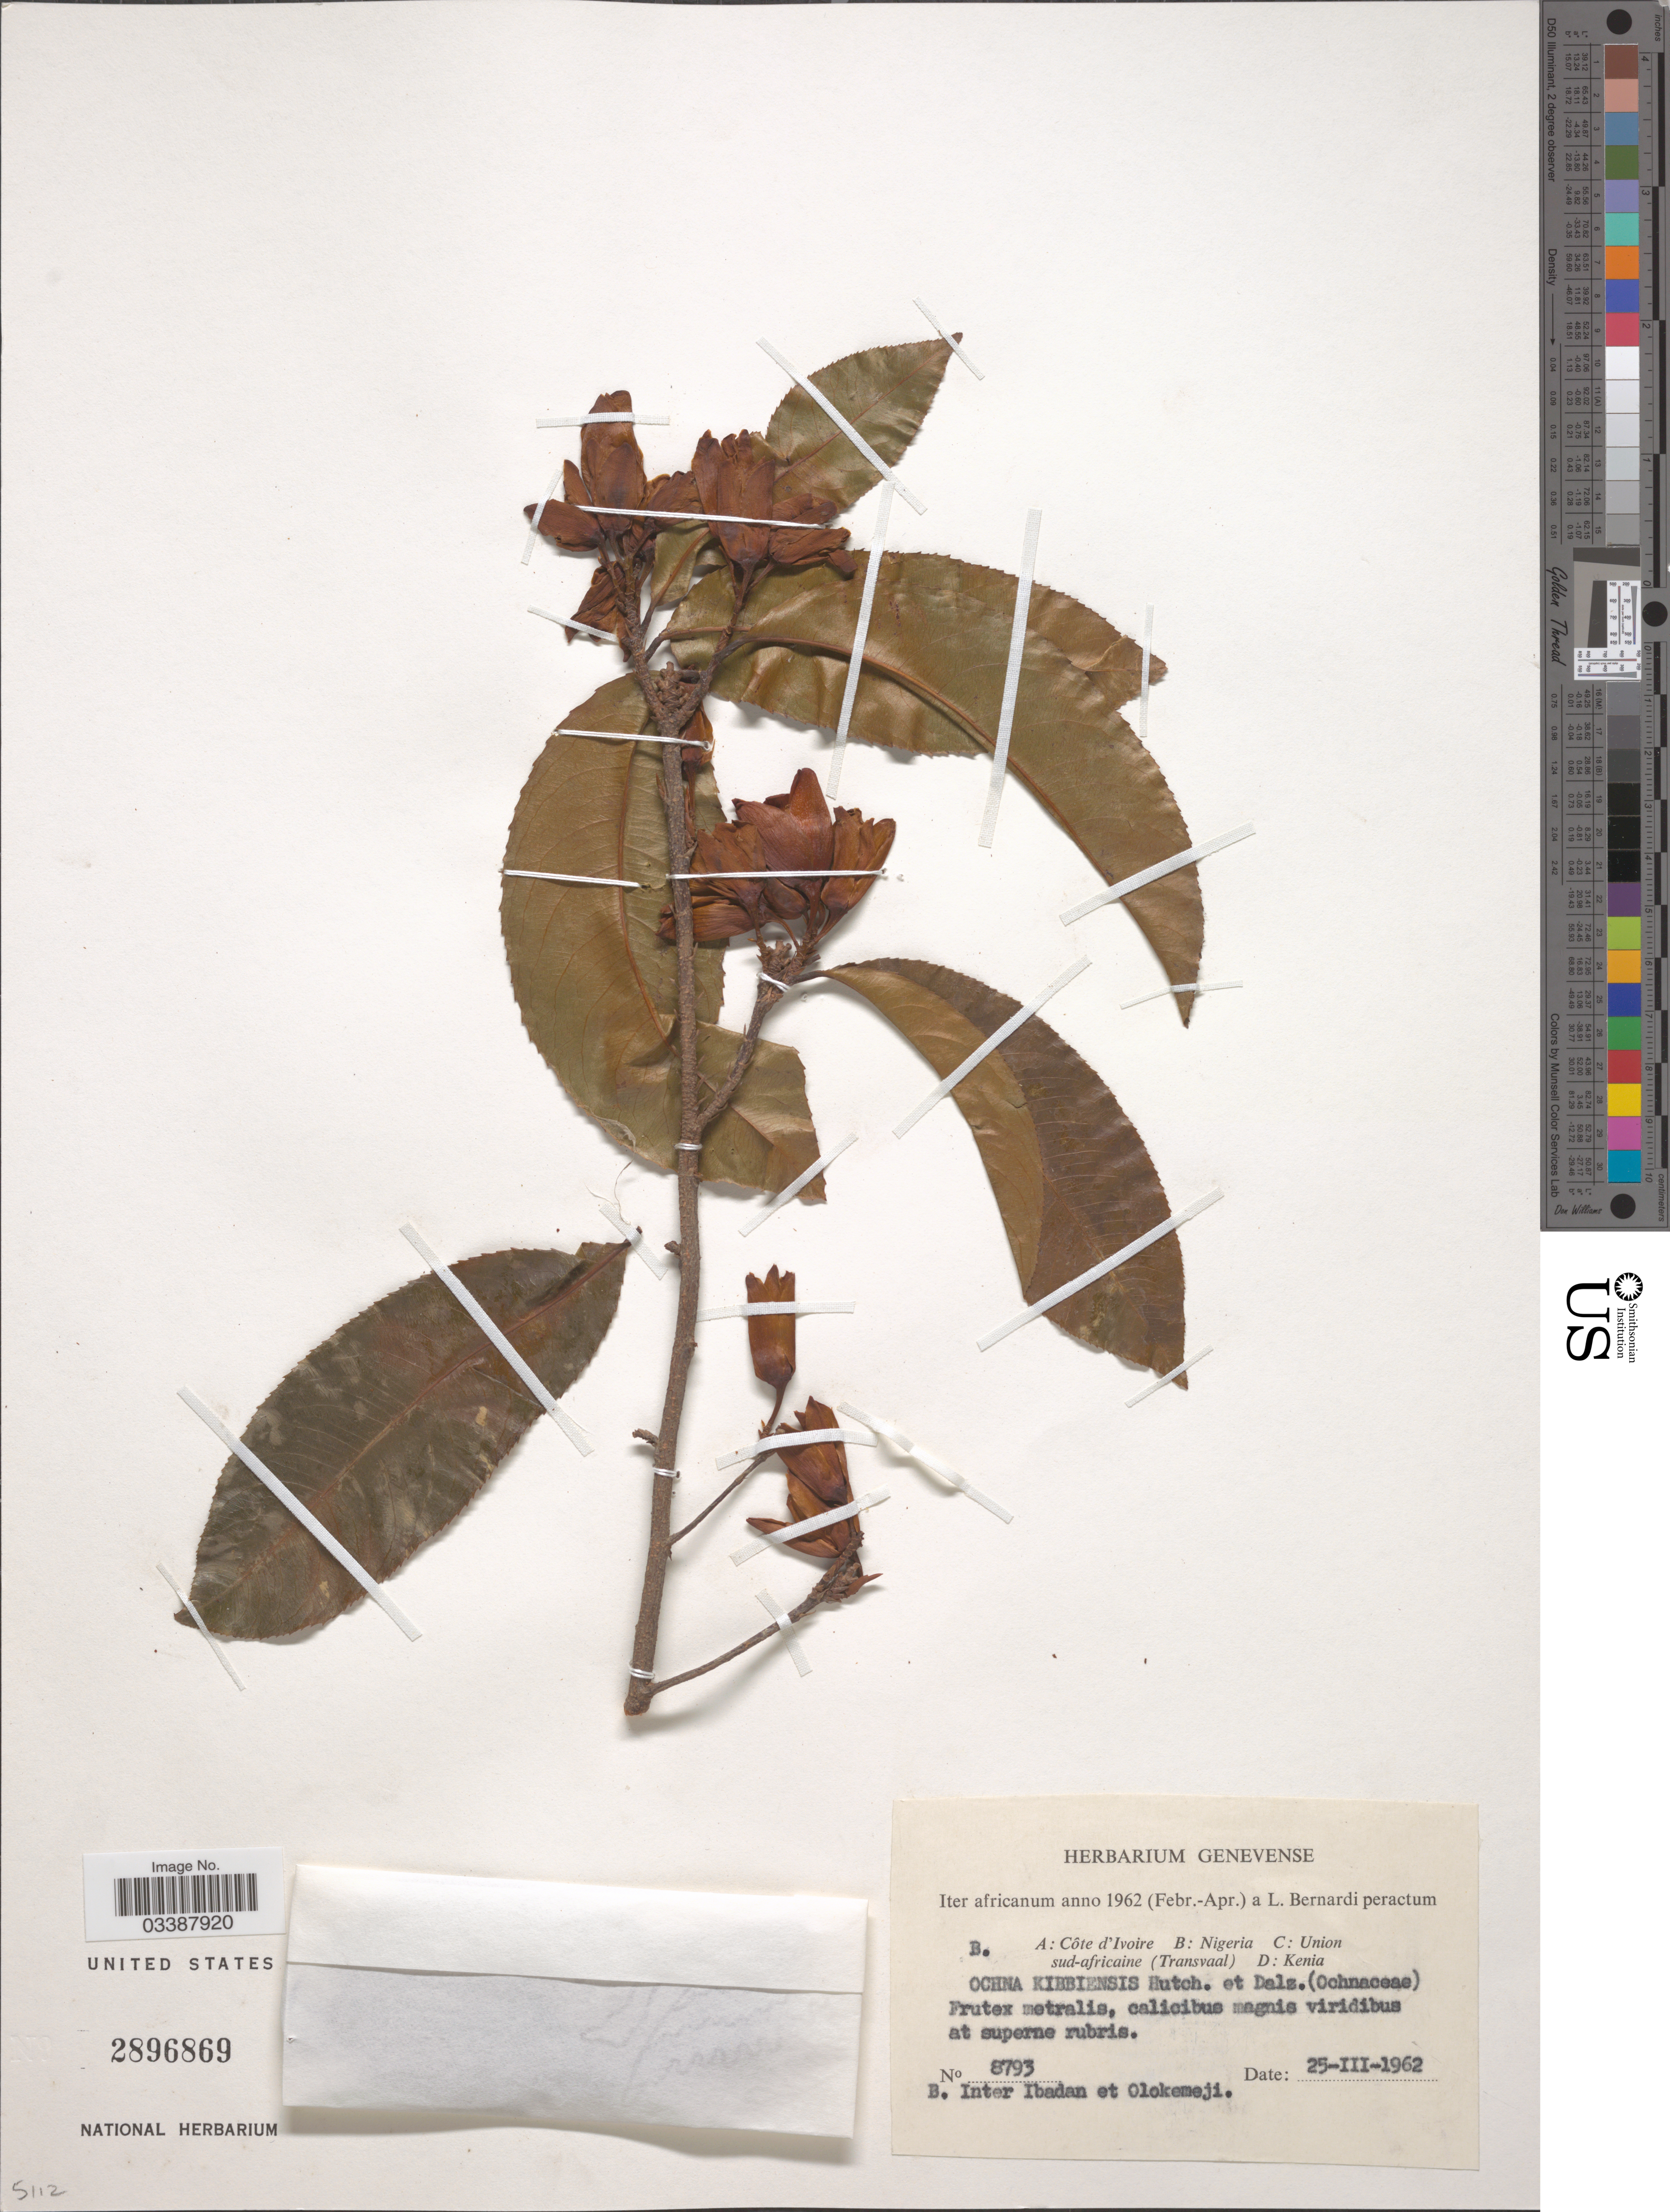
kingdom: Plantae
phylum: Tracheophyta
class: Magnoliopsida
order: Malpighiales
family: Ochnaceae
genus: Ochna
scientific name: Ochna kibbiensis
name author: Hutch. & Dalziel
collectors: L. Bernardi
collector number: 8793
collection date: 1962-03-25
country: Nigeria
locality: Inter Ibadan et Olokemeji.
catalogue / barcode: US 2896869